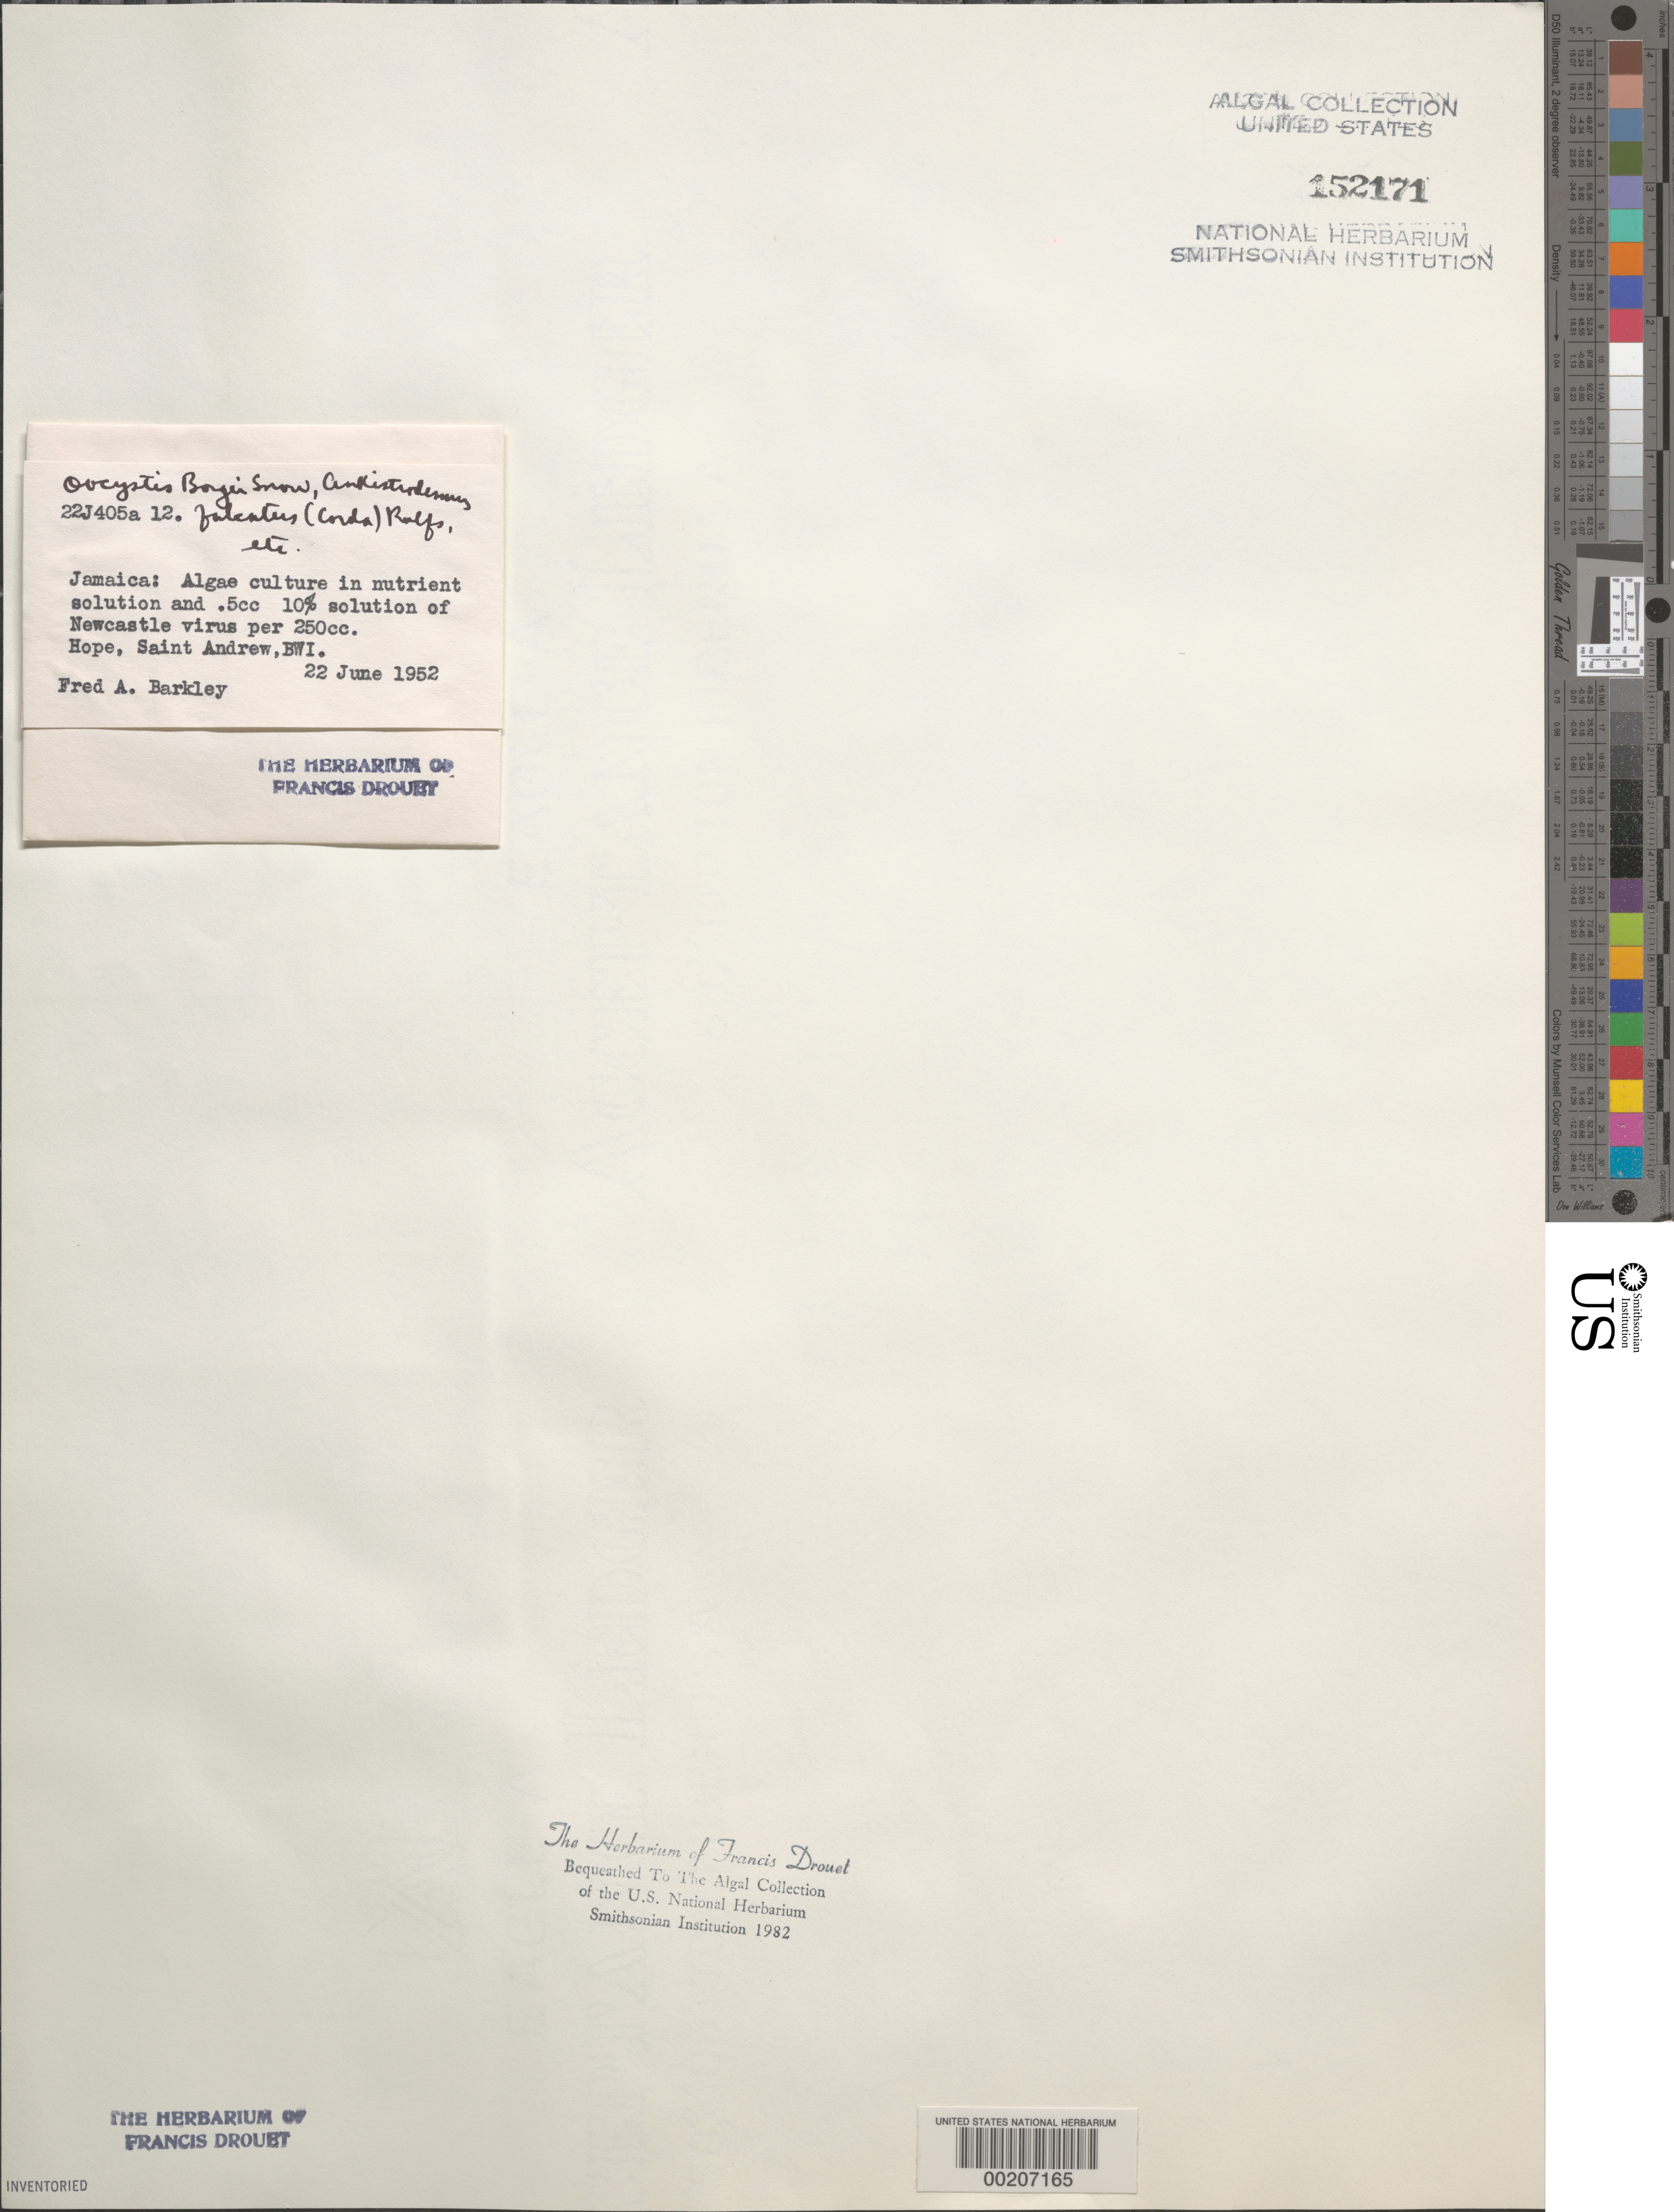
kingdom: Plantae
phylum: Chlorophyta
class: Trebouxiophyceae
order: Oocystales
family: Oocystaceae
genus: Oocystis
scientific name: Oocystis borgei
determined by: Drouet, F. E.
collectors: F. A. Barkley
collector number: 22j405a 12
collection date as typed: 22 Jun 1952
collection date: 1952-06-22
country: Jamaica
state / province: Saint Andrew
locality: Hope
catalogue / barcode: US 152171